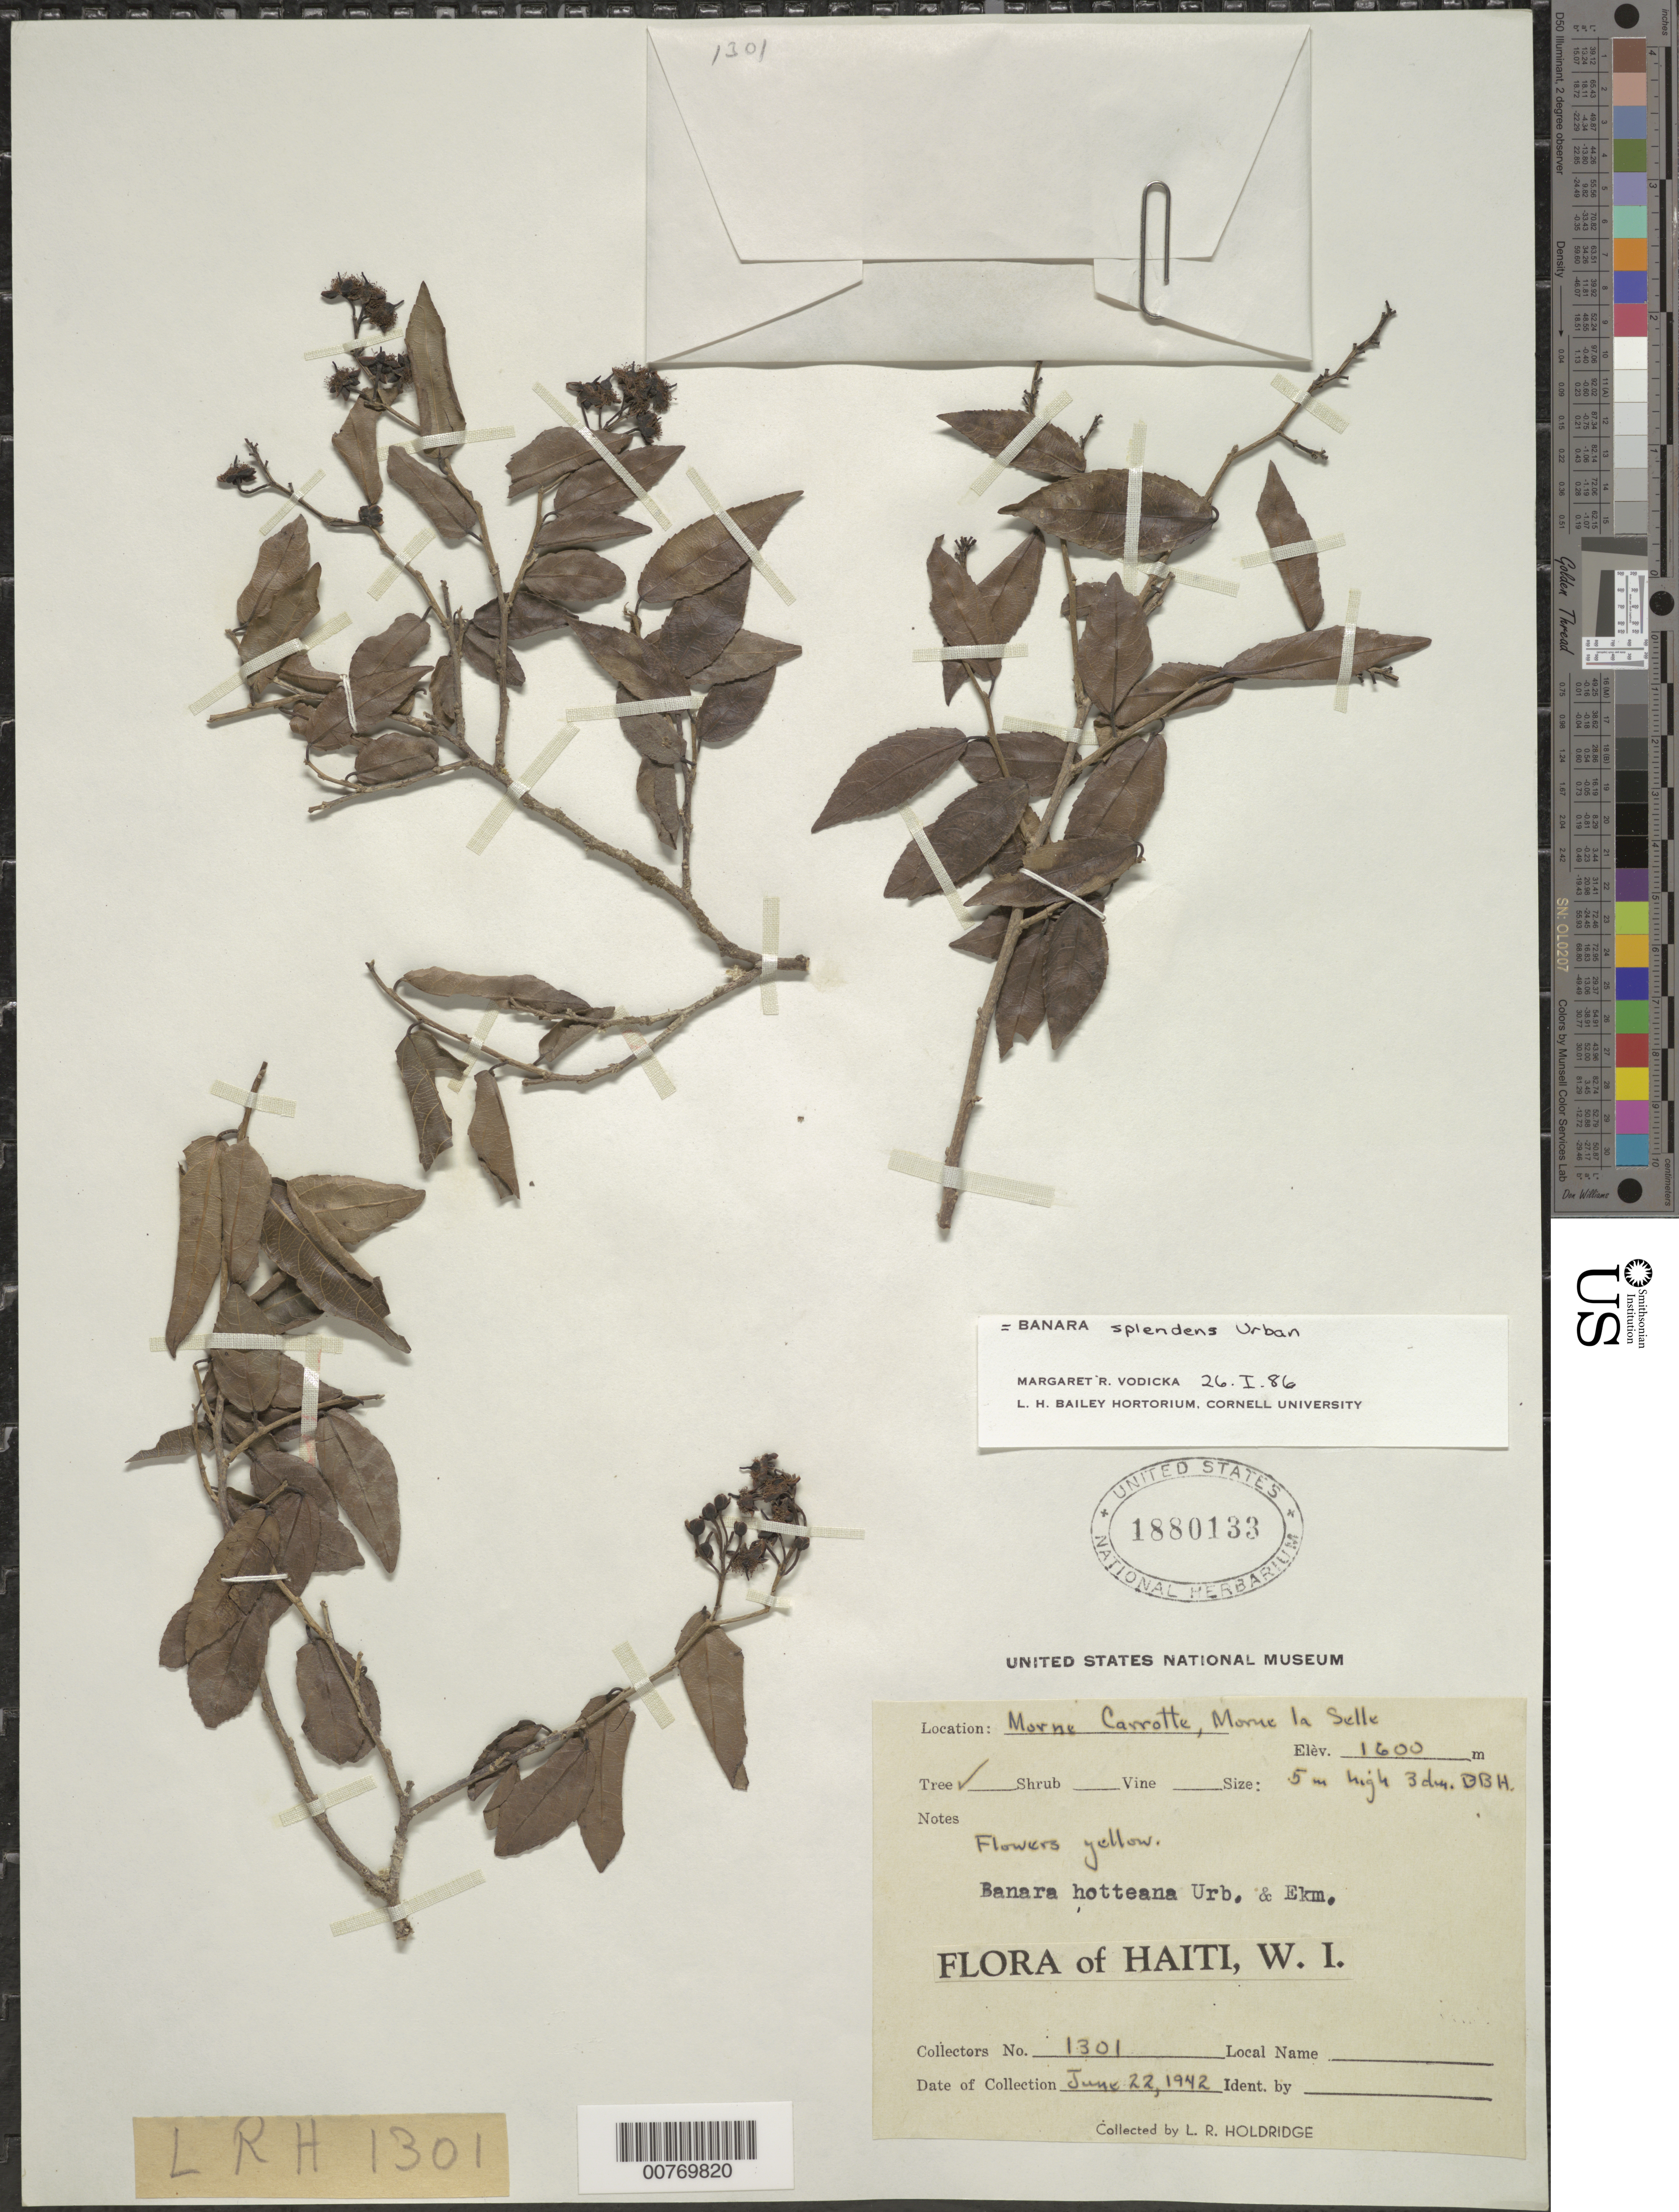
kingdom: Plantae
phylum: Tracheophyta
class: Magnoliopsida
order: Malpighiales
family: Salicaceae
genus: Banara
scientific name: Banara splendens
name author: Urb.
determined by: Vodicka, M. R.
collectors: L. Holdridge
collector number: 1301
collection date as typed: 22 Jun 1942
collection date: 1942-06-22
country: Haiti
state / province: Ouest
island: Hispaniola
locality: Morne Carrotte, Morne la Selle.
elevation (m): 1600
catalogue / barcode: US 1880133